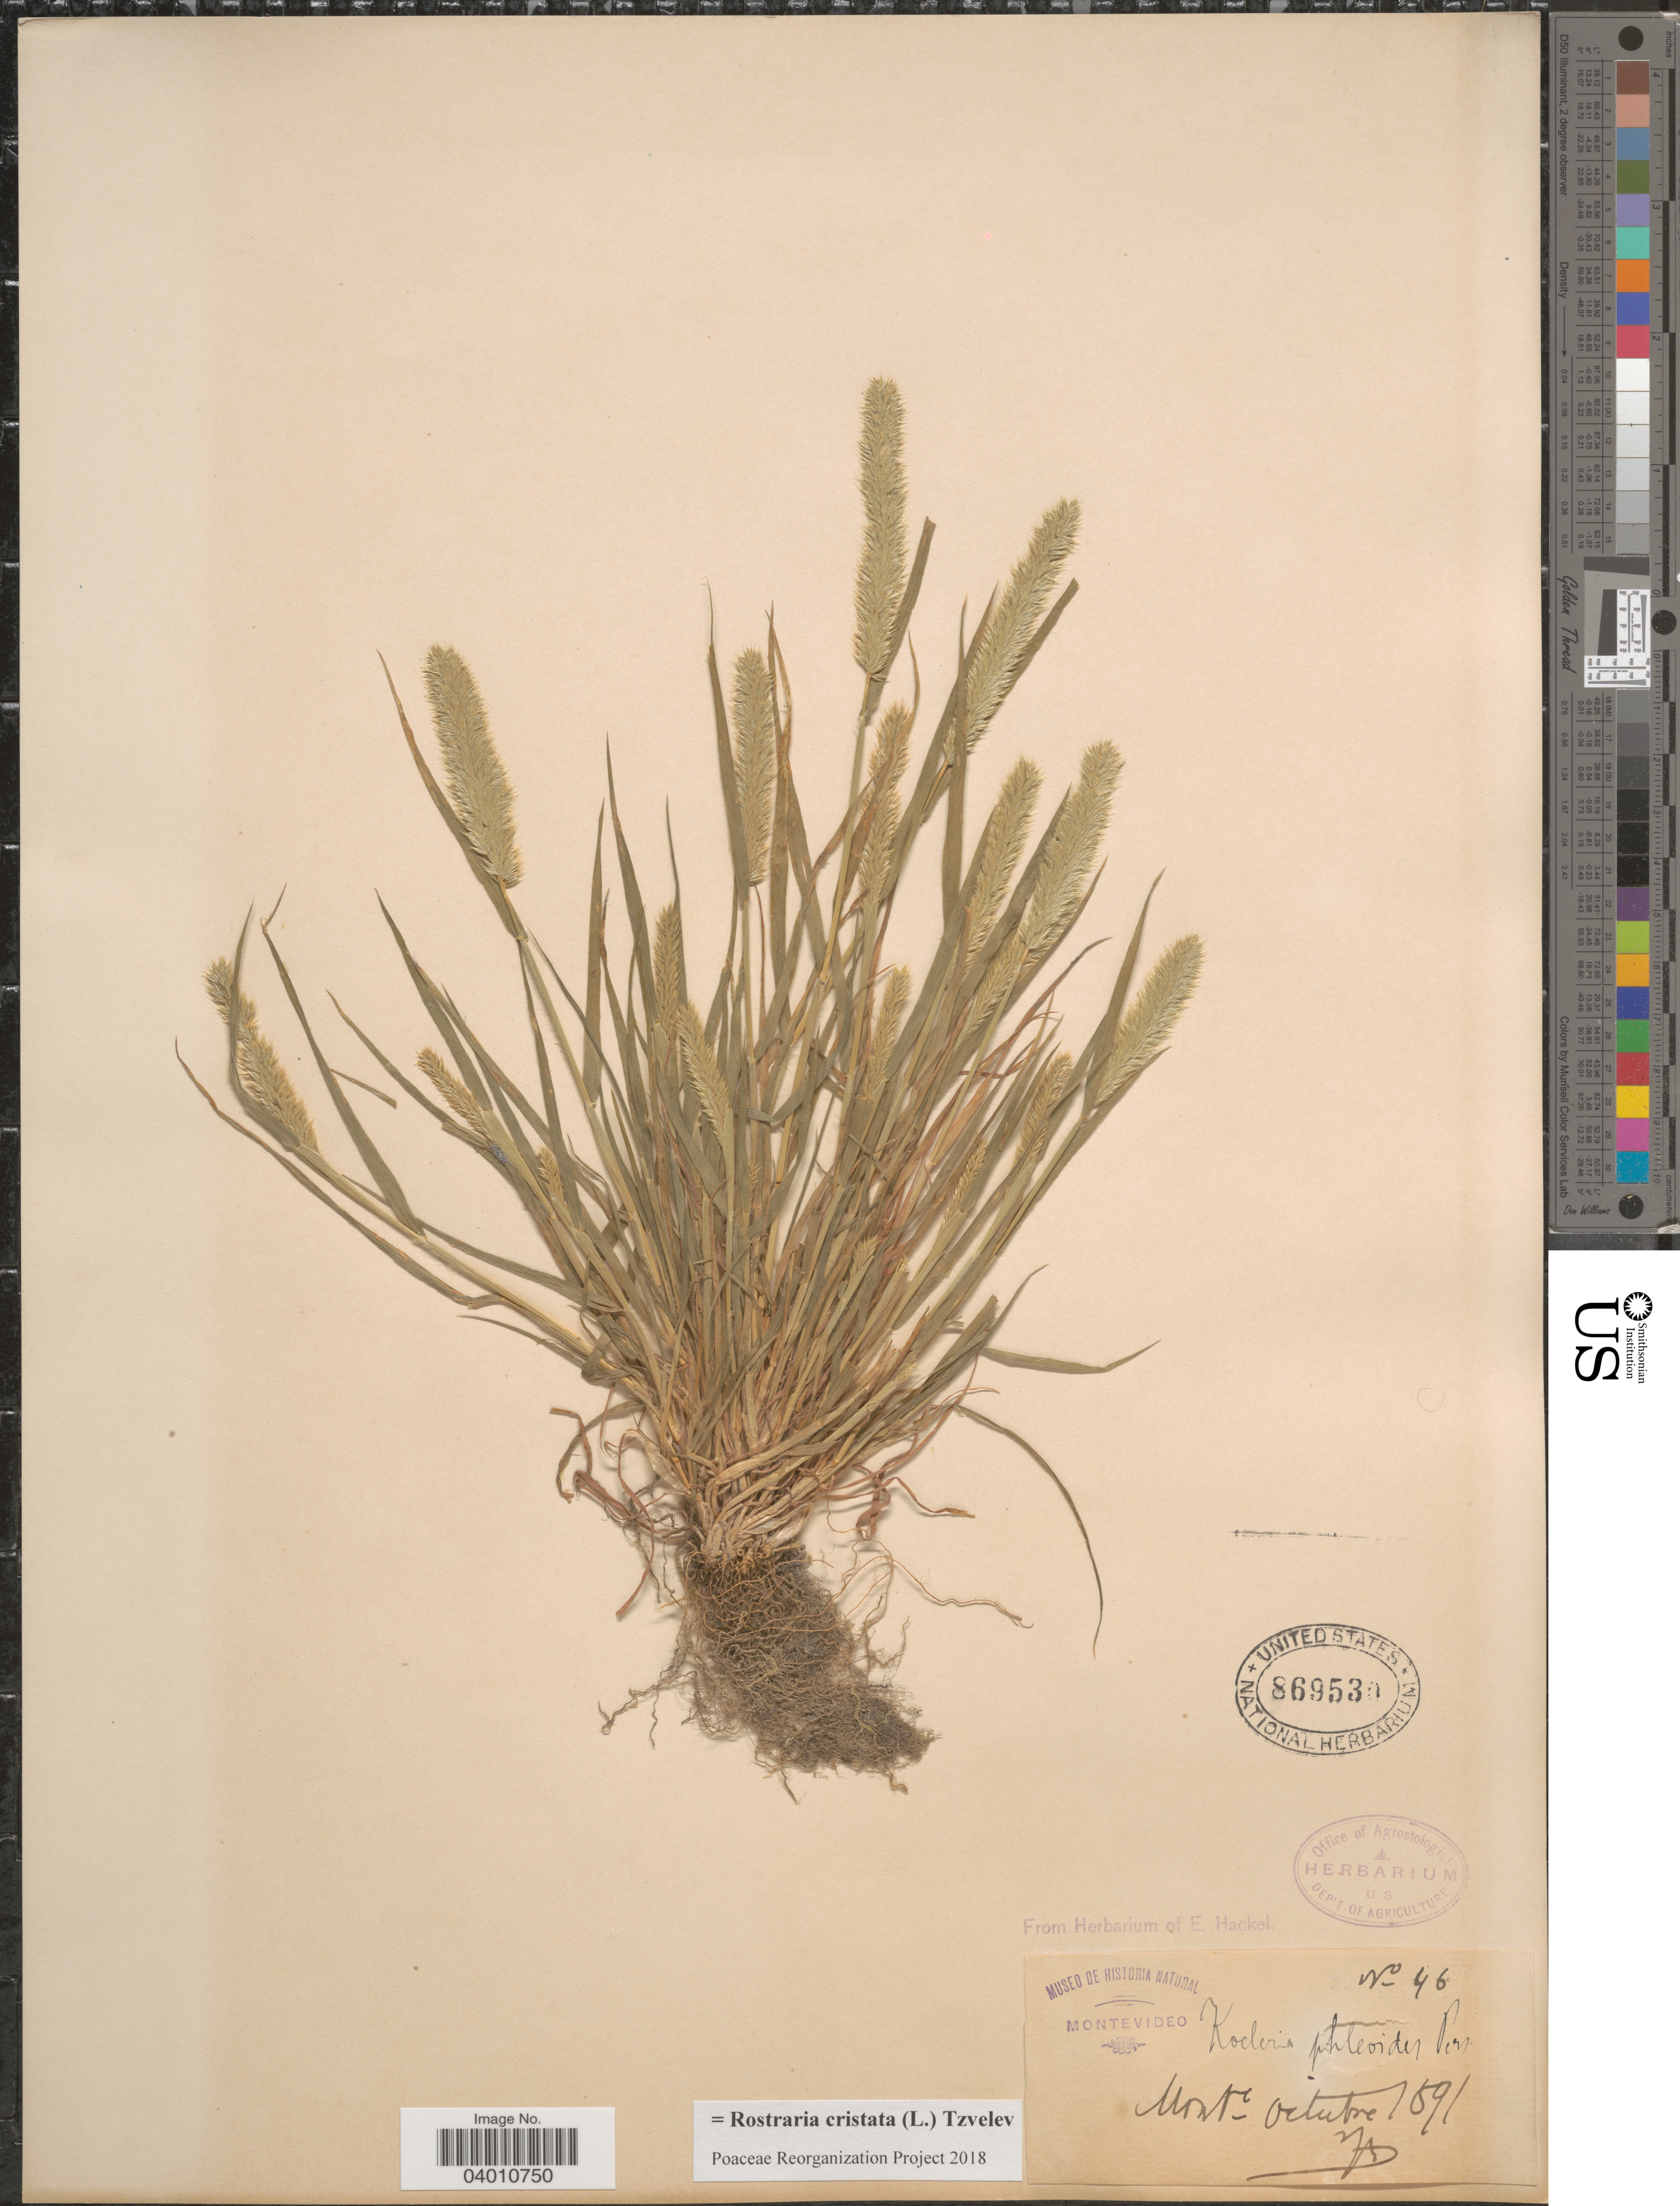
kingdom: Plantae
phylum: Tracheophyta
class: Liliopsida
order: Poales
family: Poaceae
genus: Rostraria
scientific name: Rostraria cristata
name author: (L.) Tzvelev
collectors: E. Hackel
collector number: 46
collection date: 1891-10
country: Uruguay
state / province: Montevideo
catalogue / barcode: US 869530